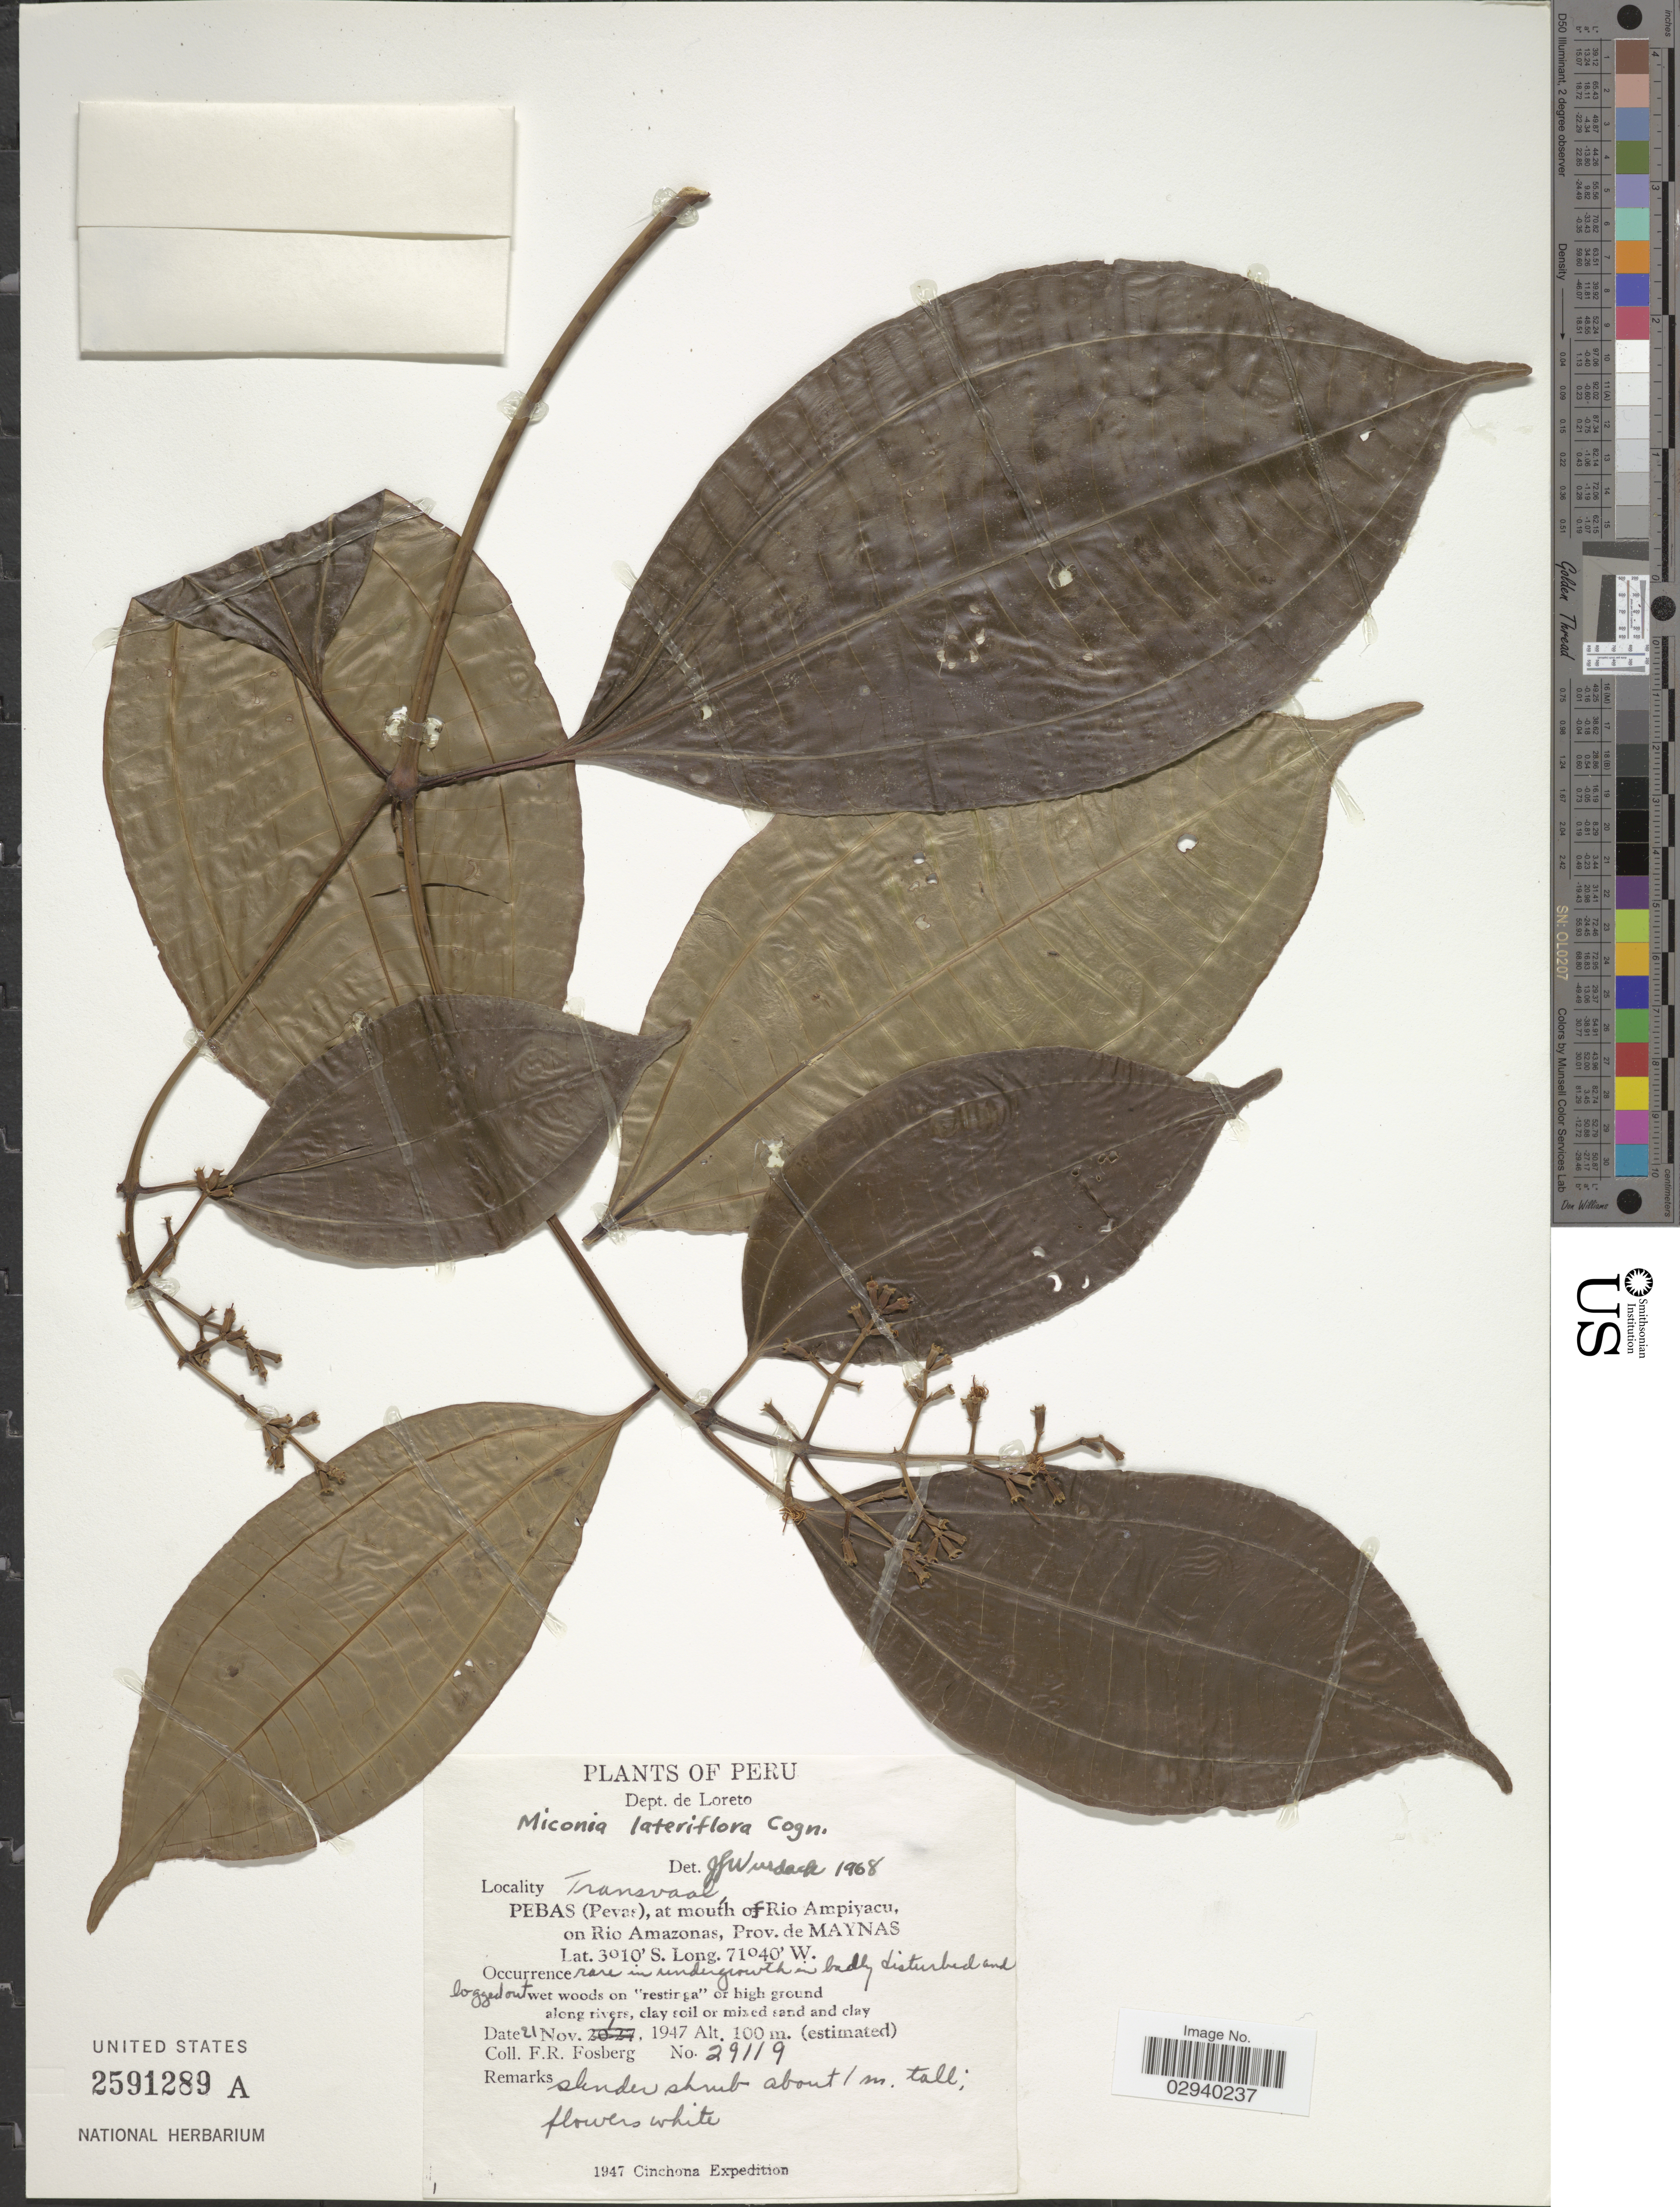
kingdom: Plantae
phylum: Tracheophyta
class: Magnoliopsida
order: Myrtales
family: Melastomataceae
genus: Miconia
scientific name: Miconia lateriflora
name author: Cogn.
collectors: F. R. Fosberg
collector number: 29119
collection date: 1947-11-21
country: Peru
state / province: Loreto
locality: Dept. de Loreto. Transvaal [unsure placement] Pebas (Pevas), at mouth of Rio Ampiyacu, on Rio Amazonas, Prov. de Maynas.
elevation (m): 100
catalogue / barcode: US 2591289A